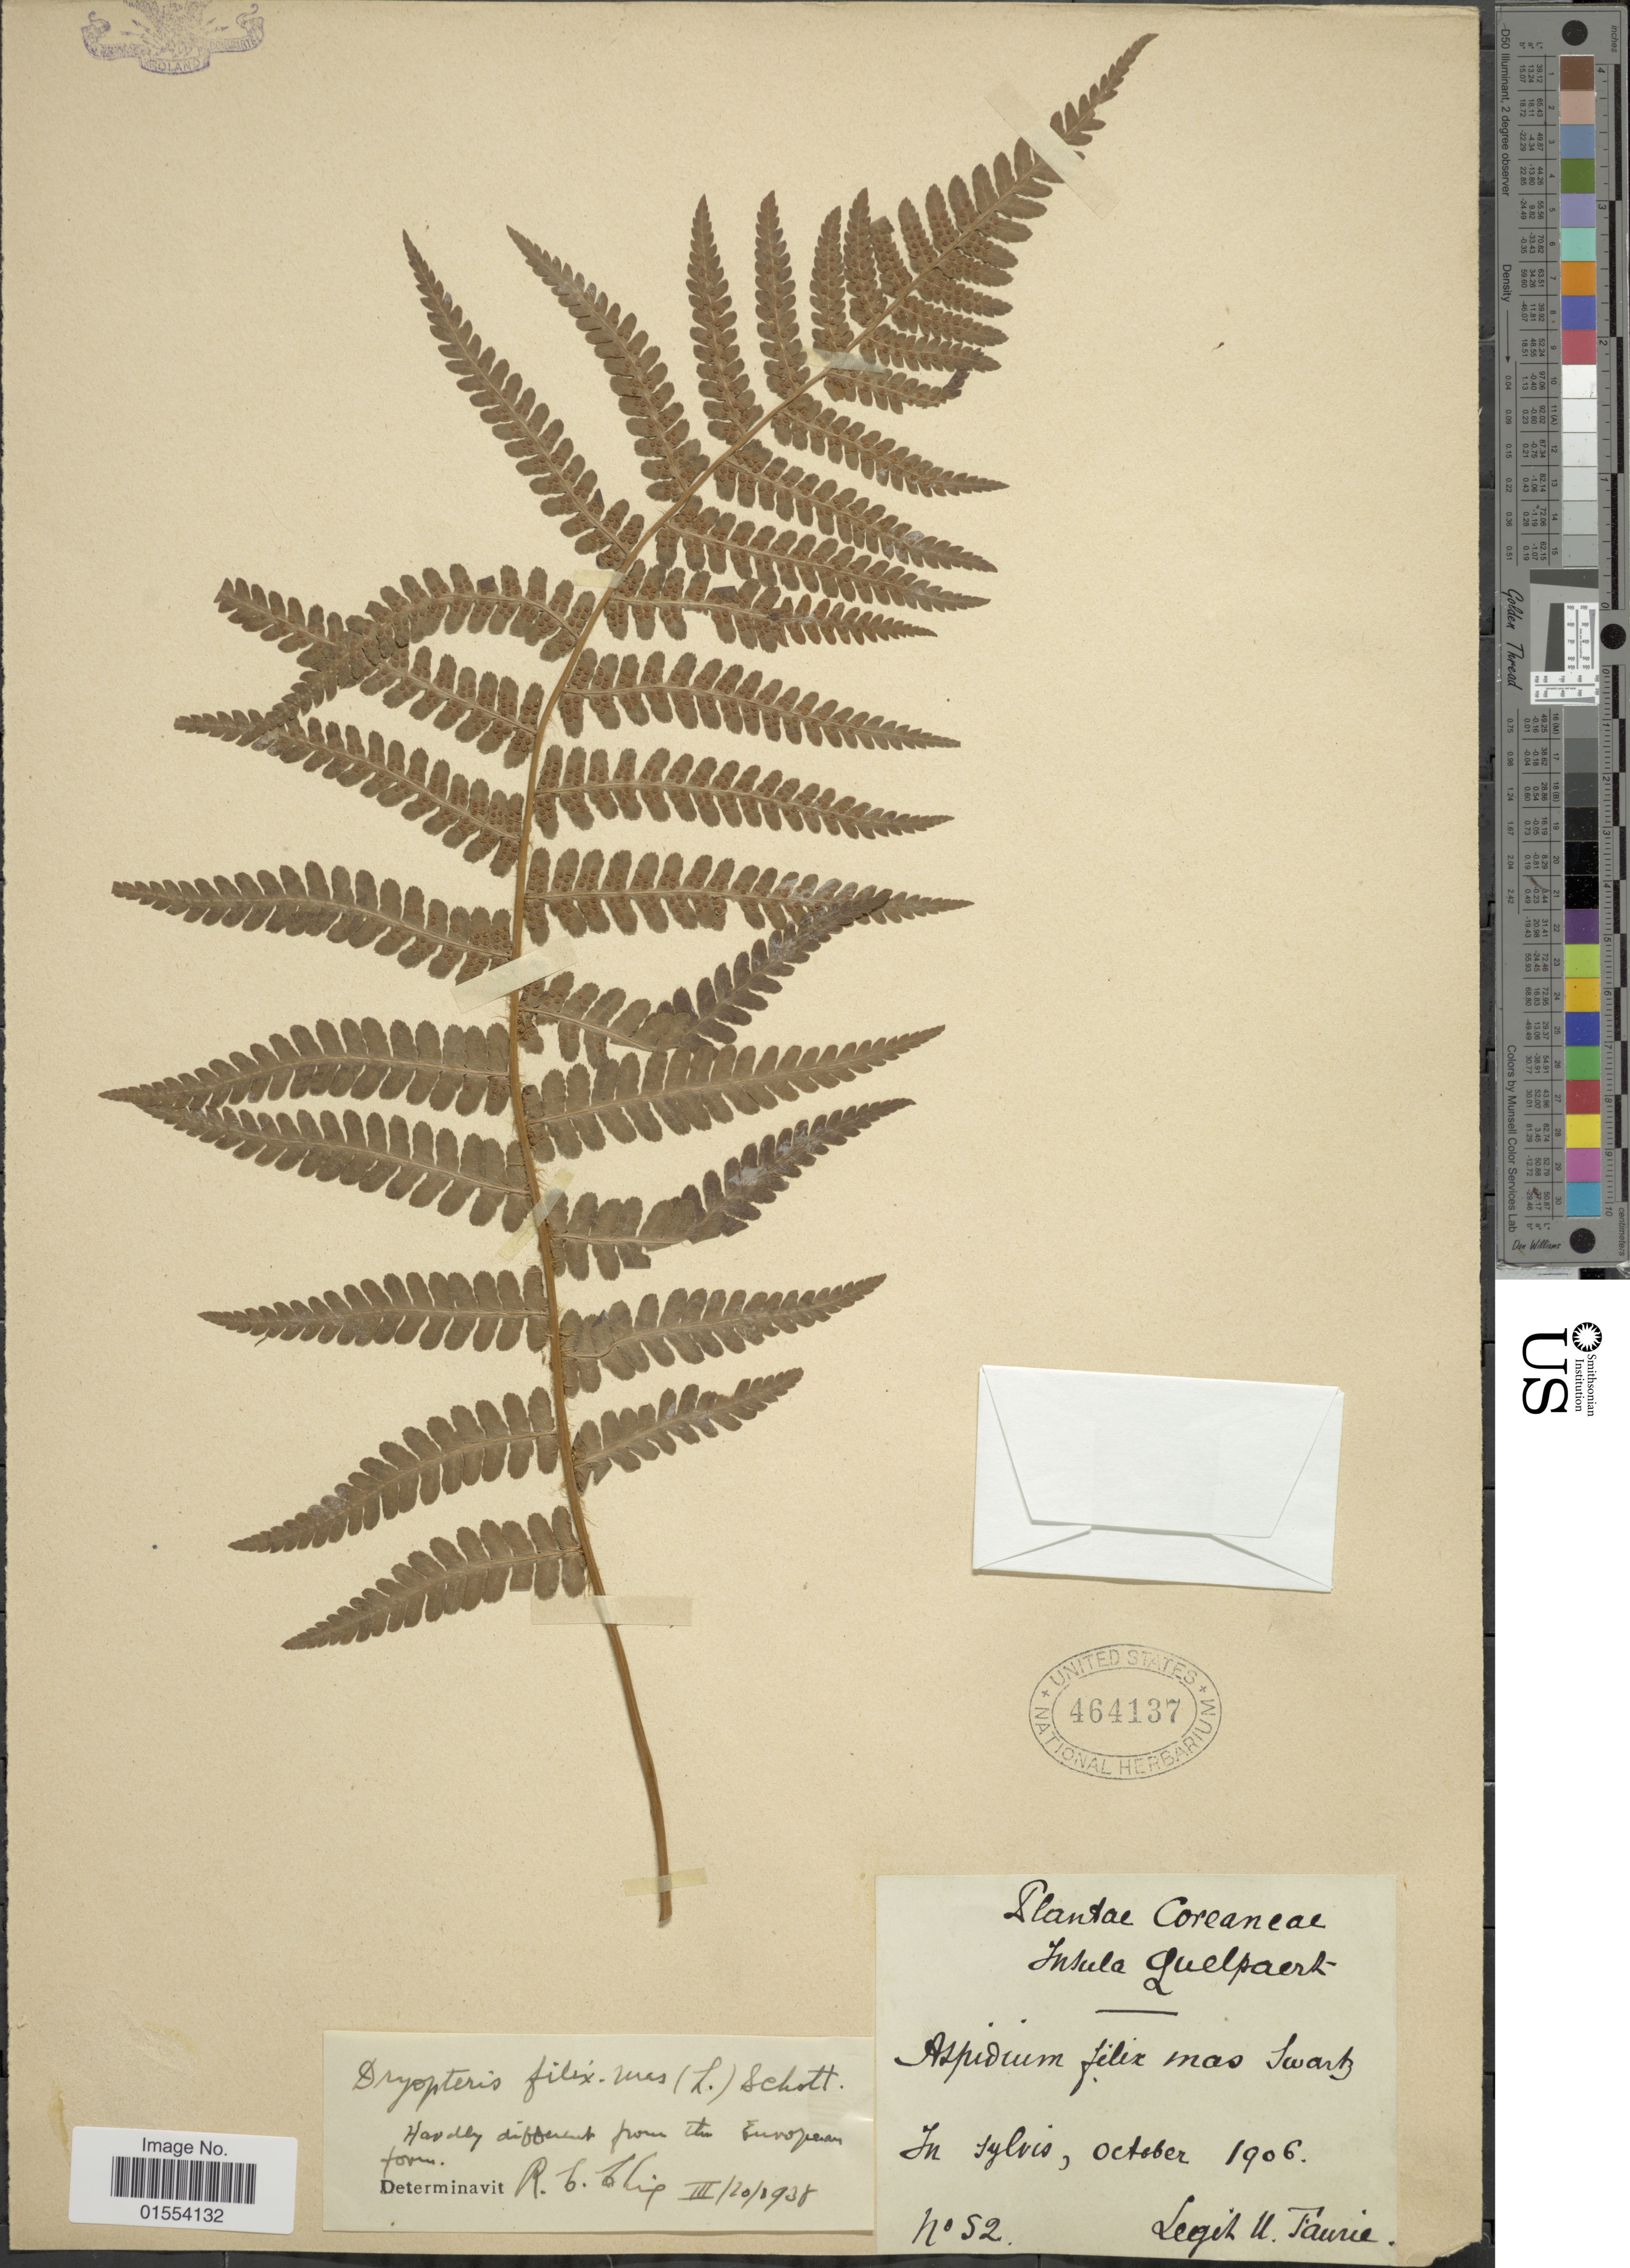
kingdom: Plantae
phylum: Tracheophyta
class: Polypodiopsida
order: Polypodiales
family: Dryopteridaceae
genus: Dryopteris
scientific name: Dryopteris filix-mas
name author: (L.) Schott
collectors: U. Faurie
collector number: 52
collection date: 1906-10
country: South Korea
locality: Coreaneae, Insula Quelpaert, In sylvis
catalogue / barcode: US 464137